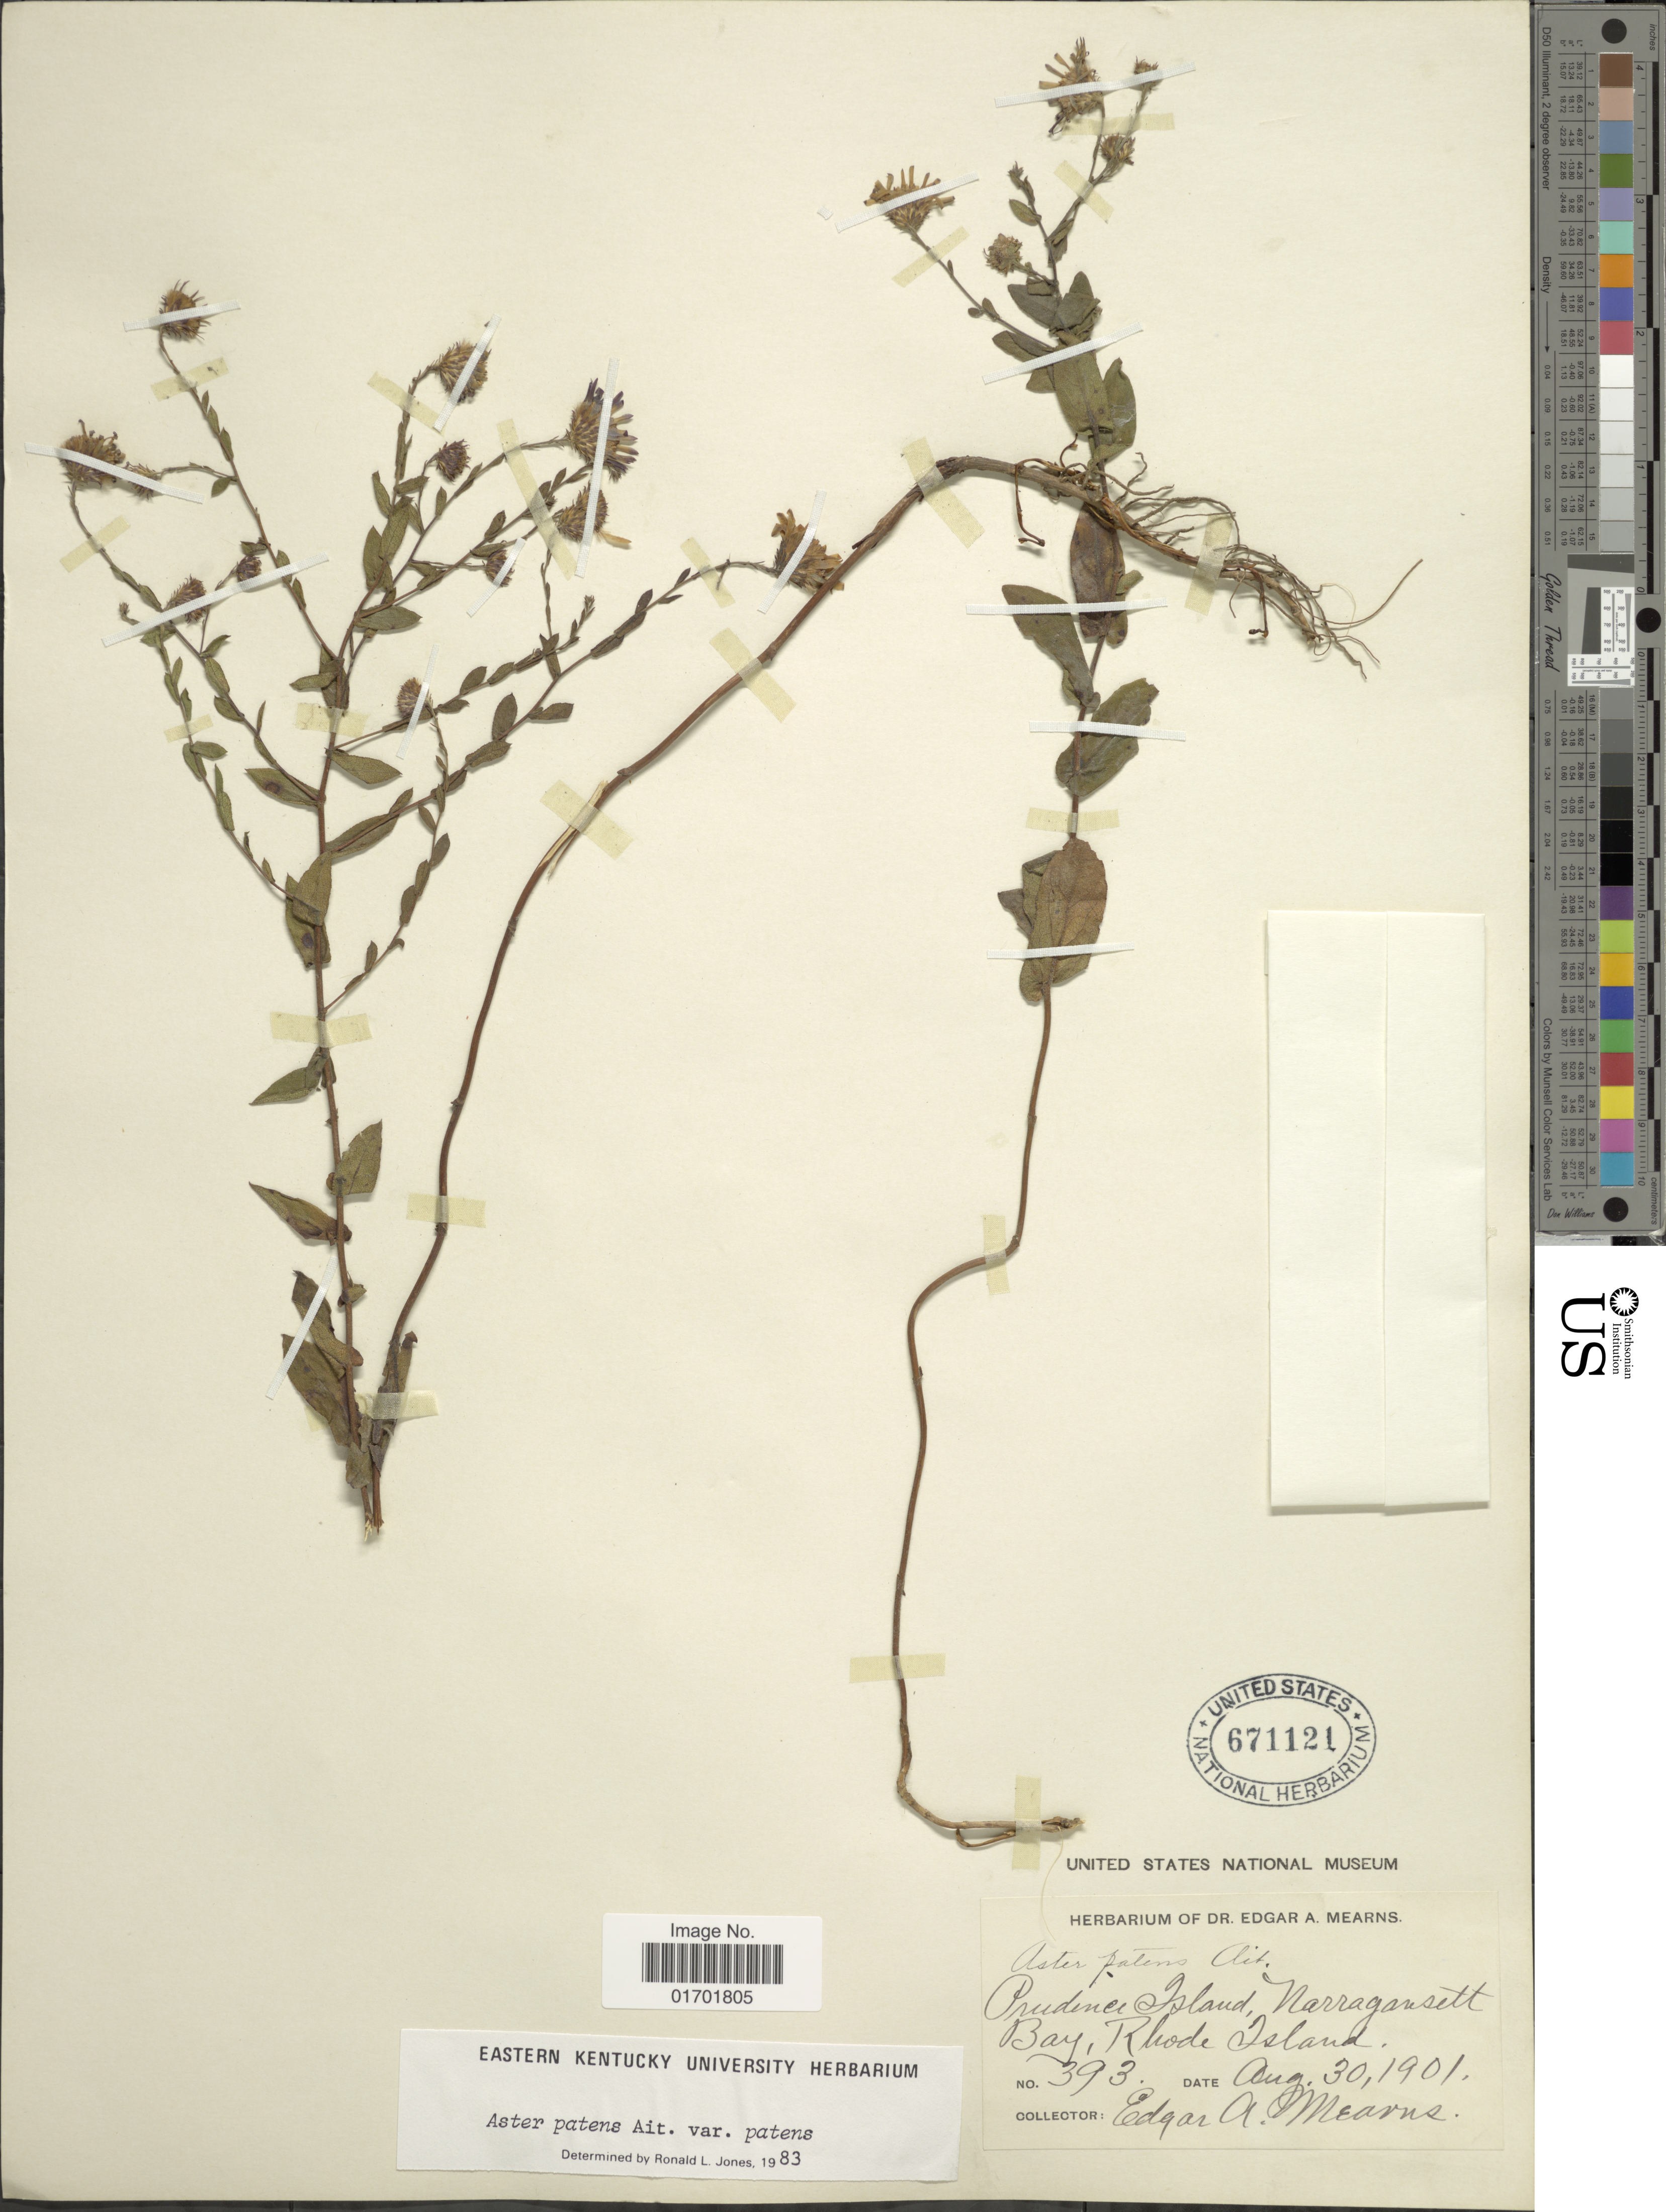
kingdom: Plantae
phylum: Tracheophyta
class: Magnoliopsida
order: Asterales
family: Asteraceae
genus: Symphyotrichum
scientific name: Symphyotrichum patens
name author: (Aiton) G.L. Nesom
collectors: E. A. Mearns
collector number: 393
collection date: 1901-08-30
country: United States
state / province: Rhode Island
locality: Prudence Island, Narragansett Bay.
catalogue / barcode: US 671121